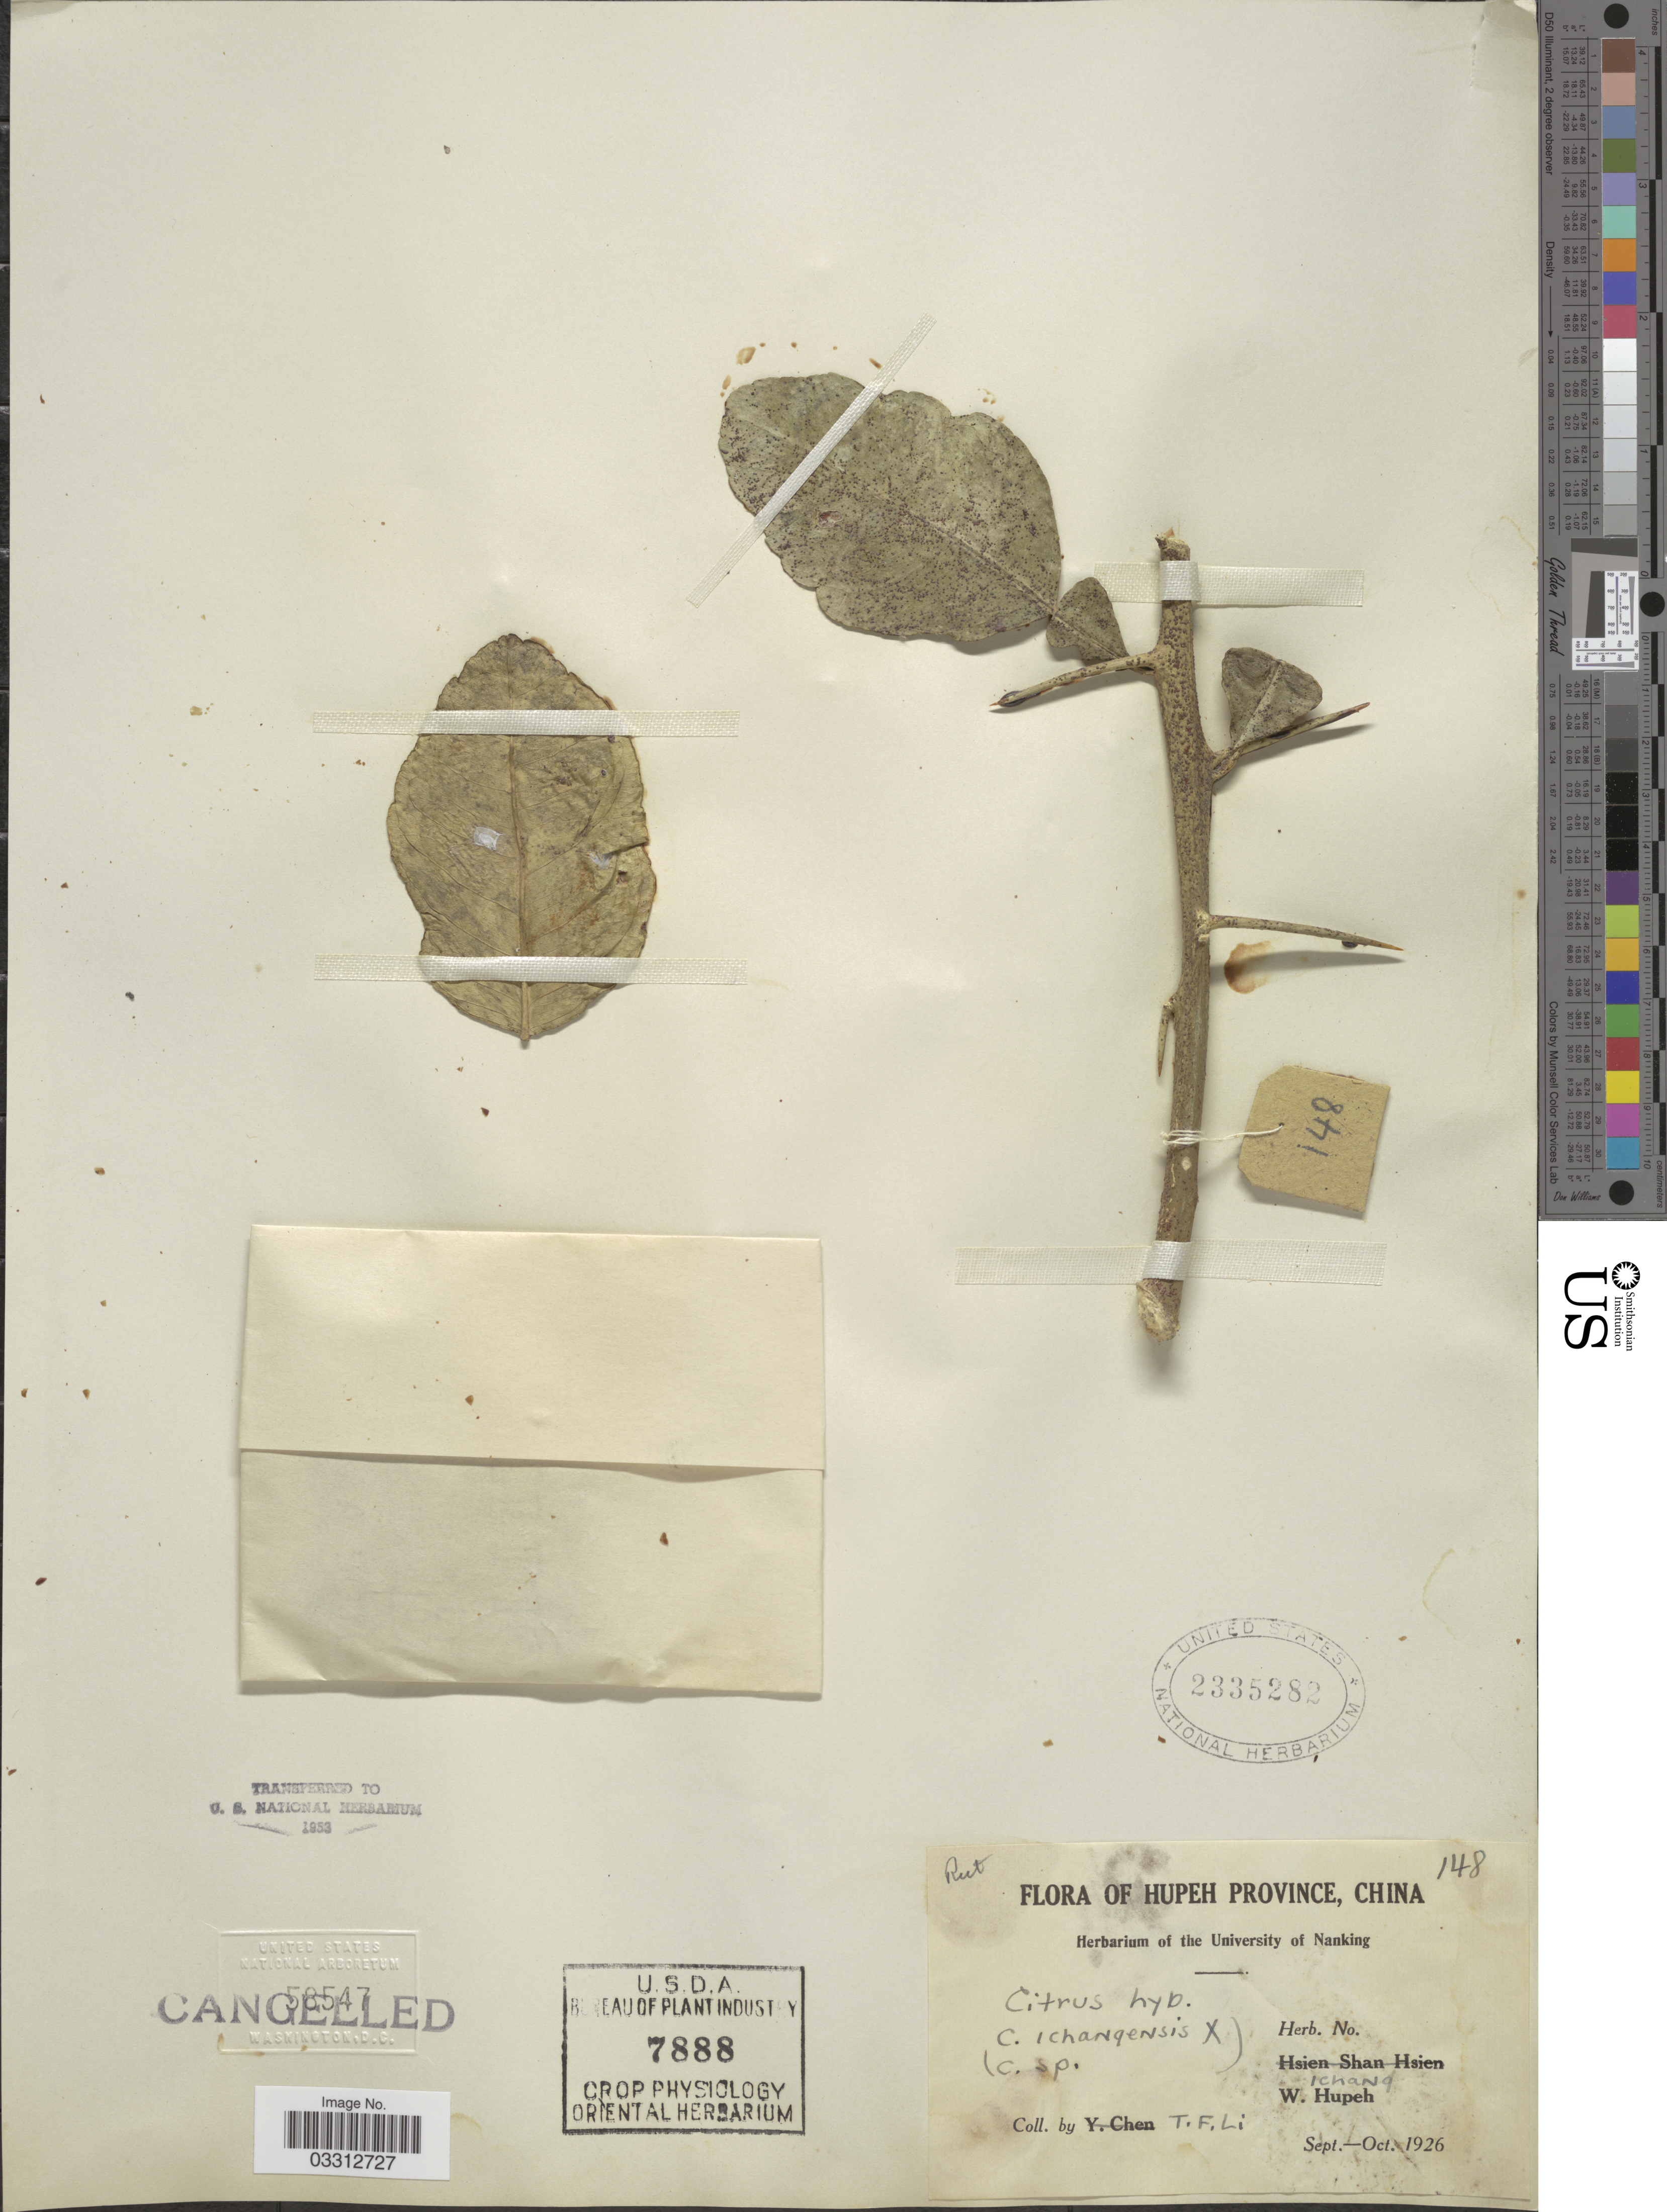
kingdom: Plantae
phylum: Tracheophyta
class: Magnoliopsida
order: Sapindales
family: Rutaceae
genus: Citrus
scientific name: Citrus ichangensis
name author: Swingle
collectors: T. Li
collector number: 148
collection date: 1926-09/1926-10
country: China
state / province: Hubei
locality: Hupeh Province, Ichang, W. Hupeh.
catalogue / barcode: US 2335282